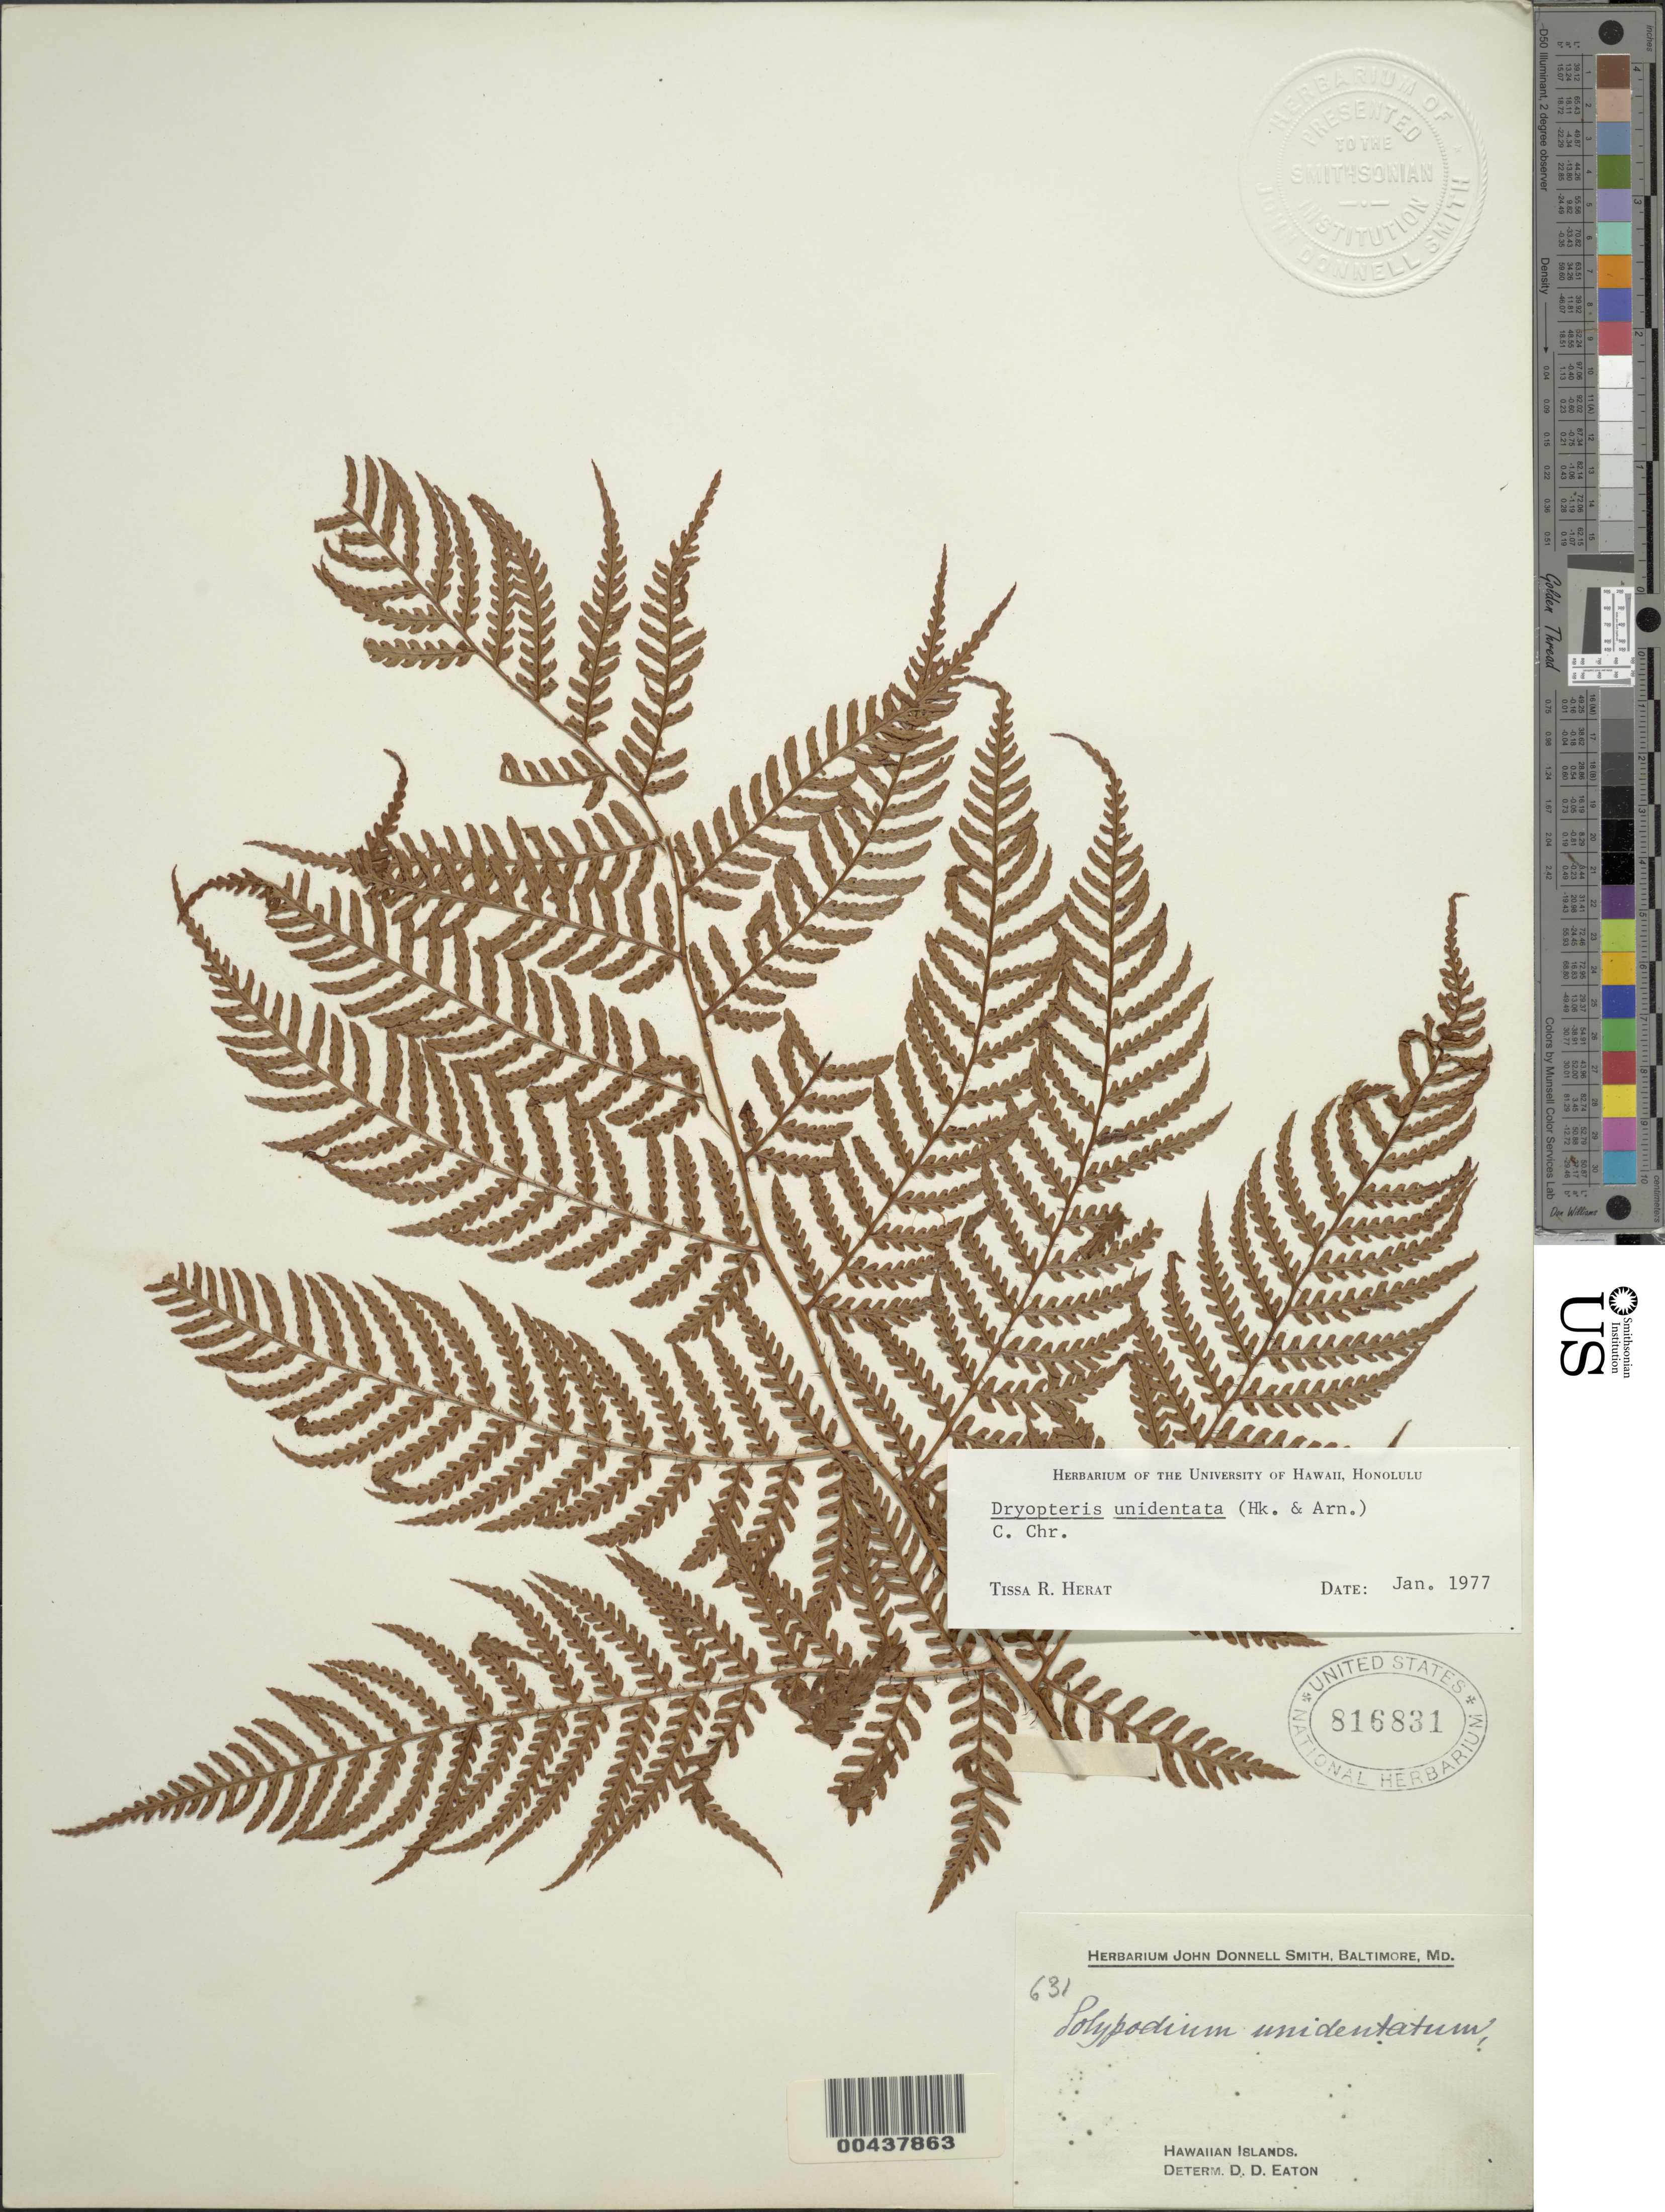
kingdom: Plantae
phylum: Tracheophyta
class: Polypodiopsida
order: Polypodiales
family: Dryopteridaceae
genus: Dryopteris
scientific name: Dryopteris unidentata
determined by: Herat, T. R.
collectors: J. Donnell Smith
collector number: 631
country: United States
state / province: Hawaii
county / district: Hawaii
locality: Hawaiian Islands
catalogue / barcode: US 816831